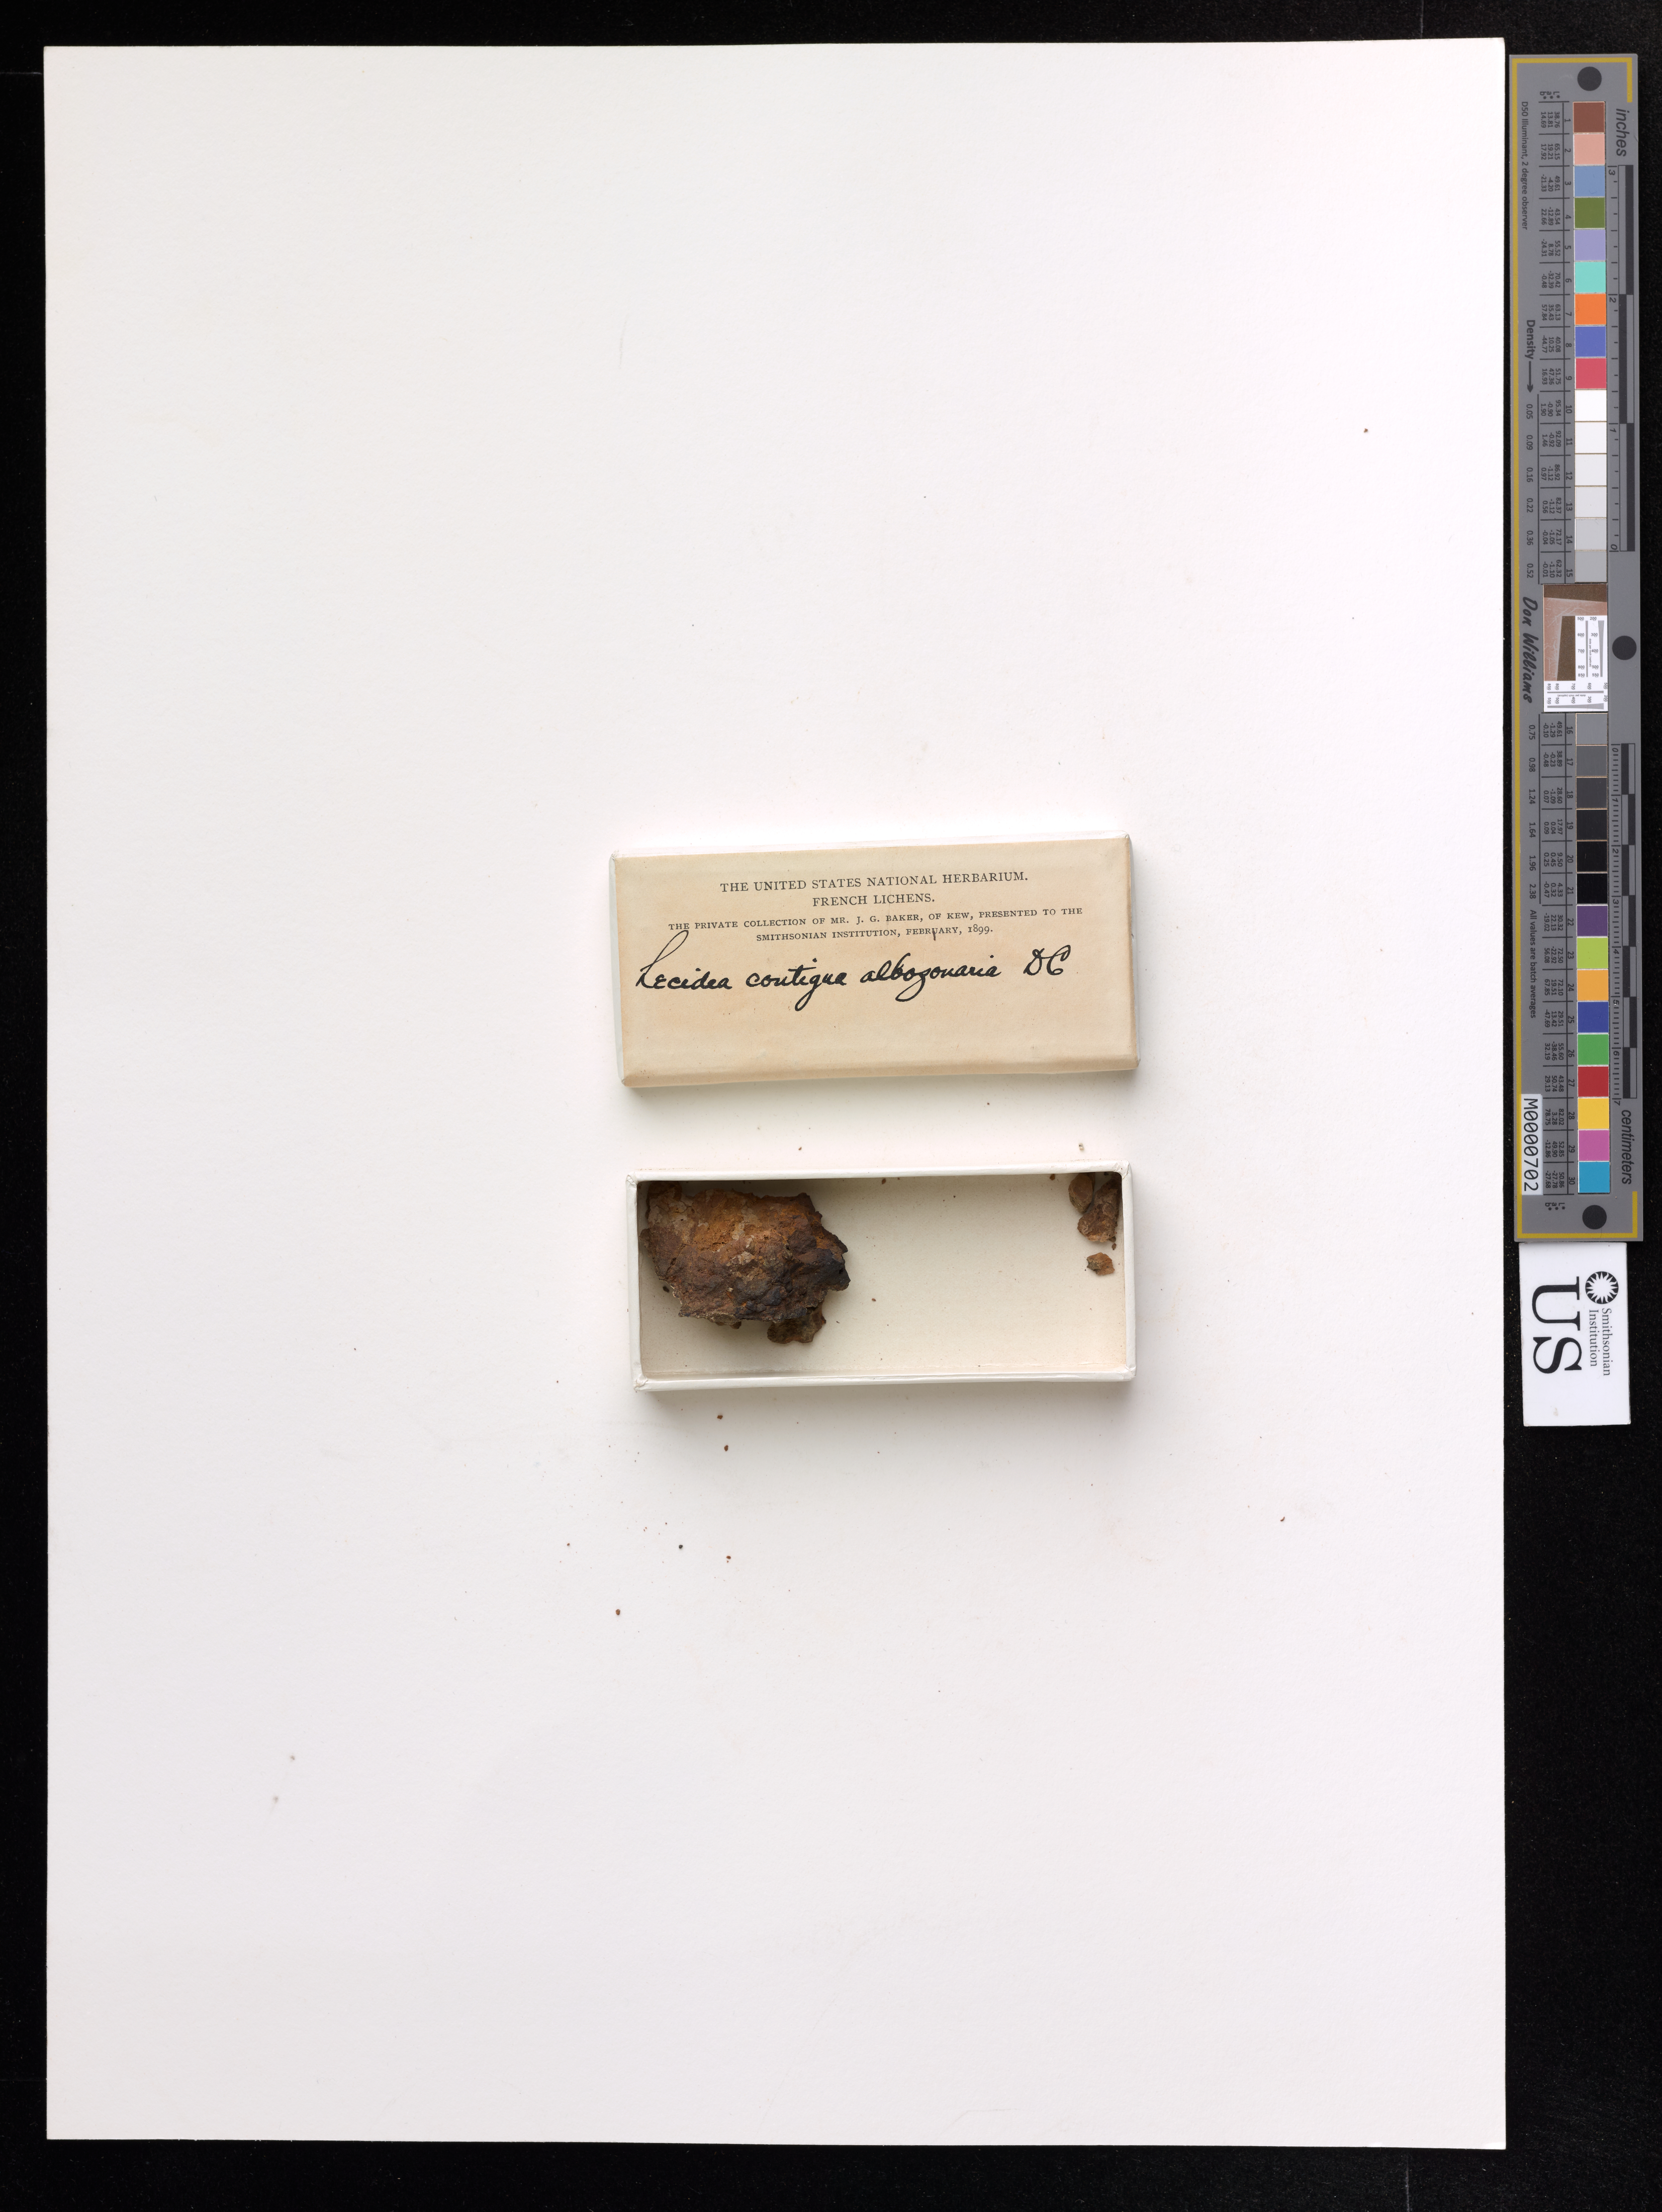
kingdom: Fungi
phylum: Ascomycota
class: Lecanoromycetes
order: Lecideales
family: Lecideaceae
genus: Lecidea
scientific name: Lecidea contigua var. albozonaria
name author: (DC.) Nyl.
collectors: A. Deseglise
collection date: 1864-11-08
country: France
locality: Cher. Rhin-du-bois.